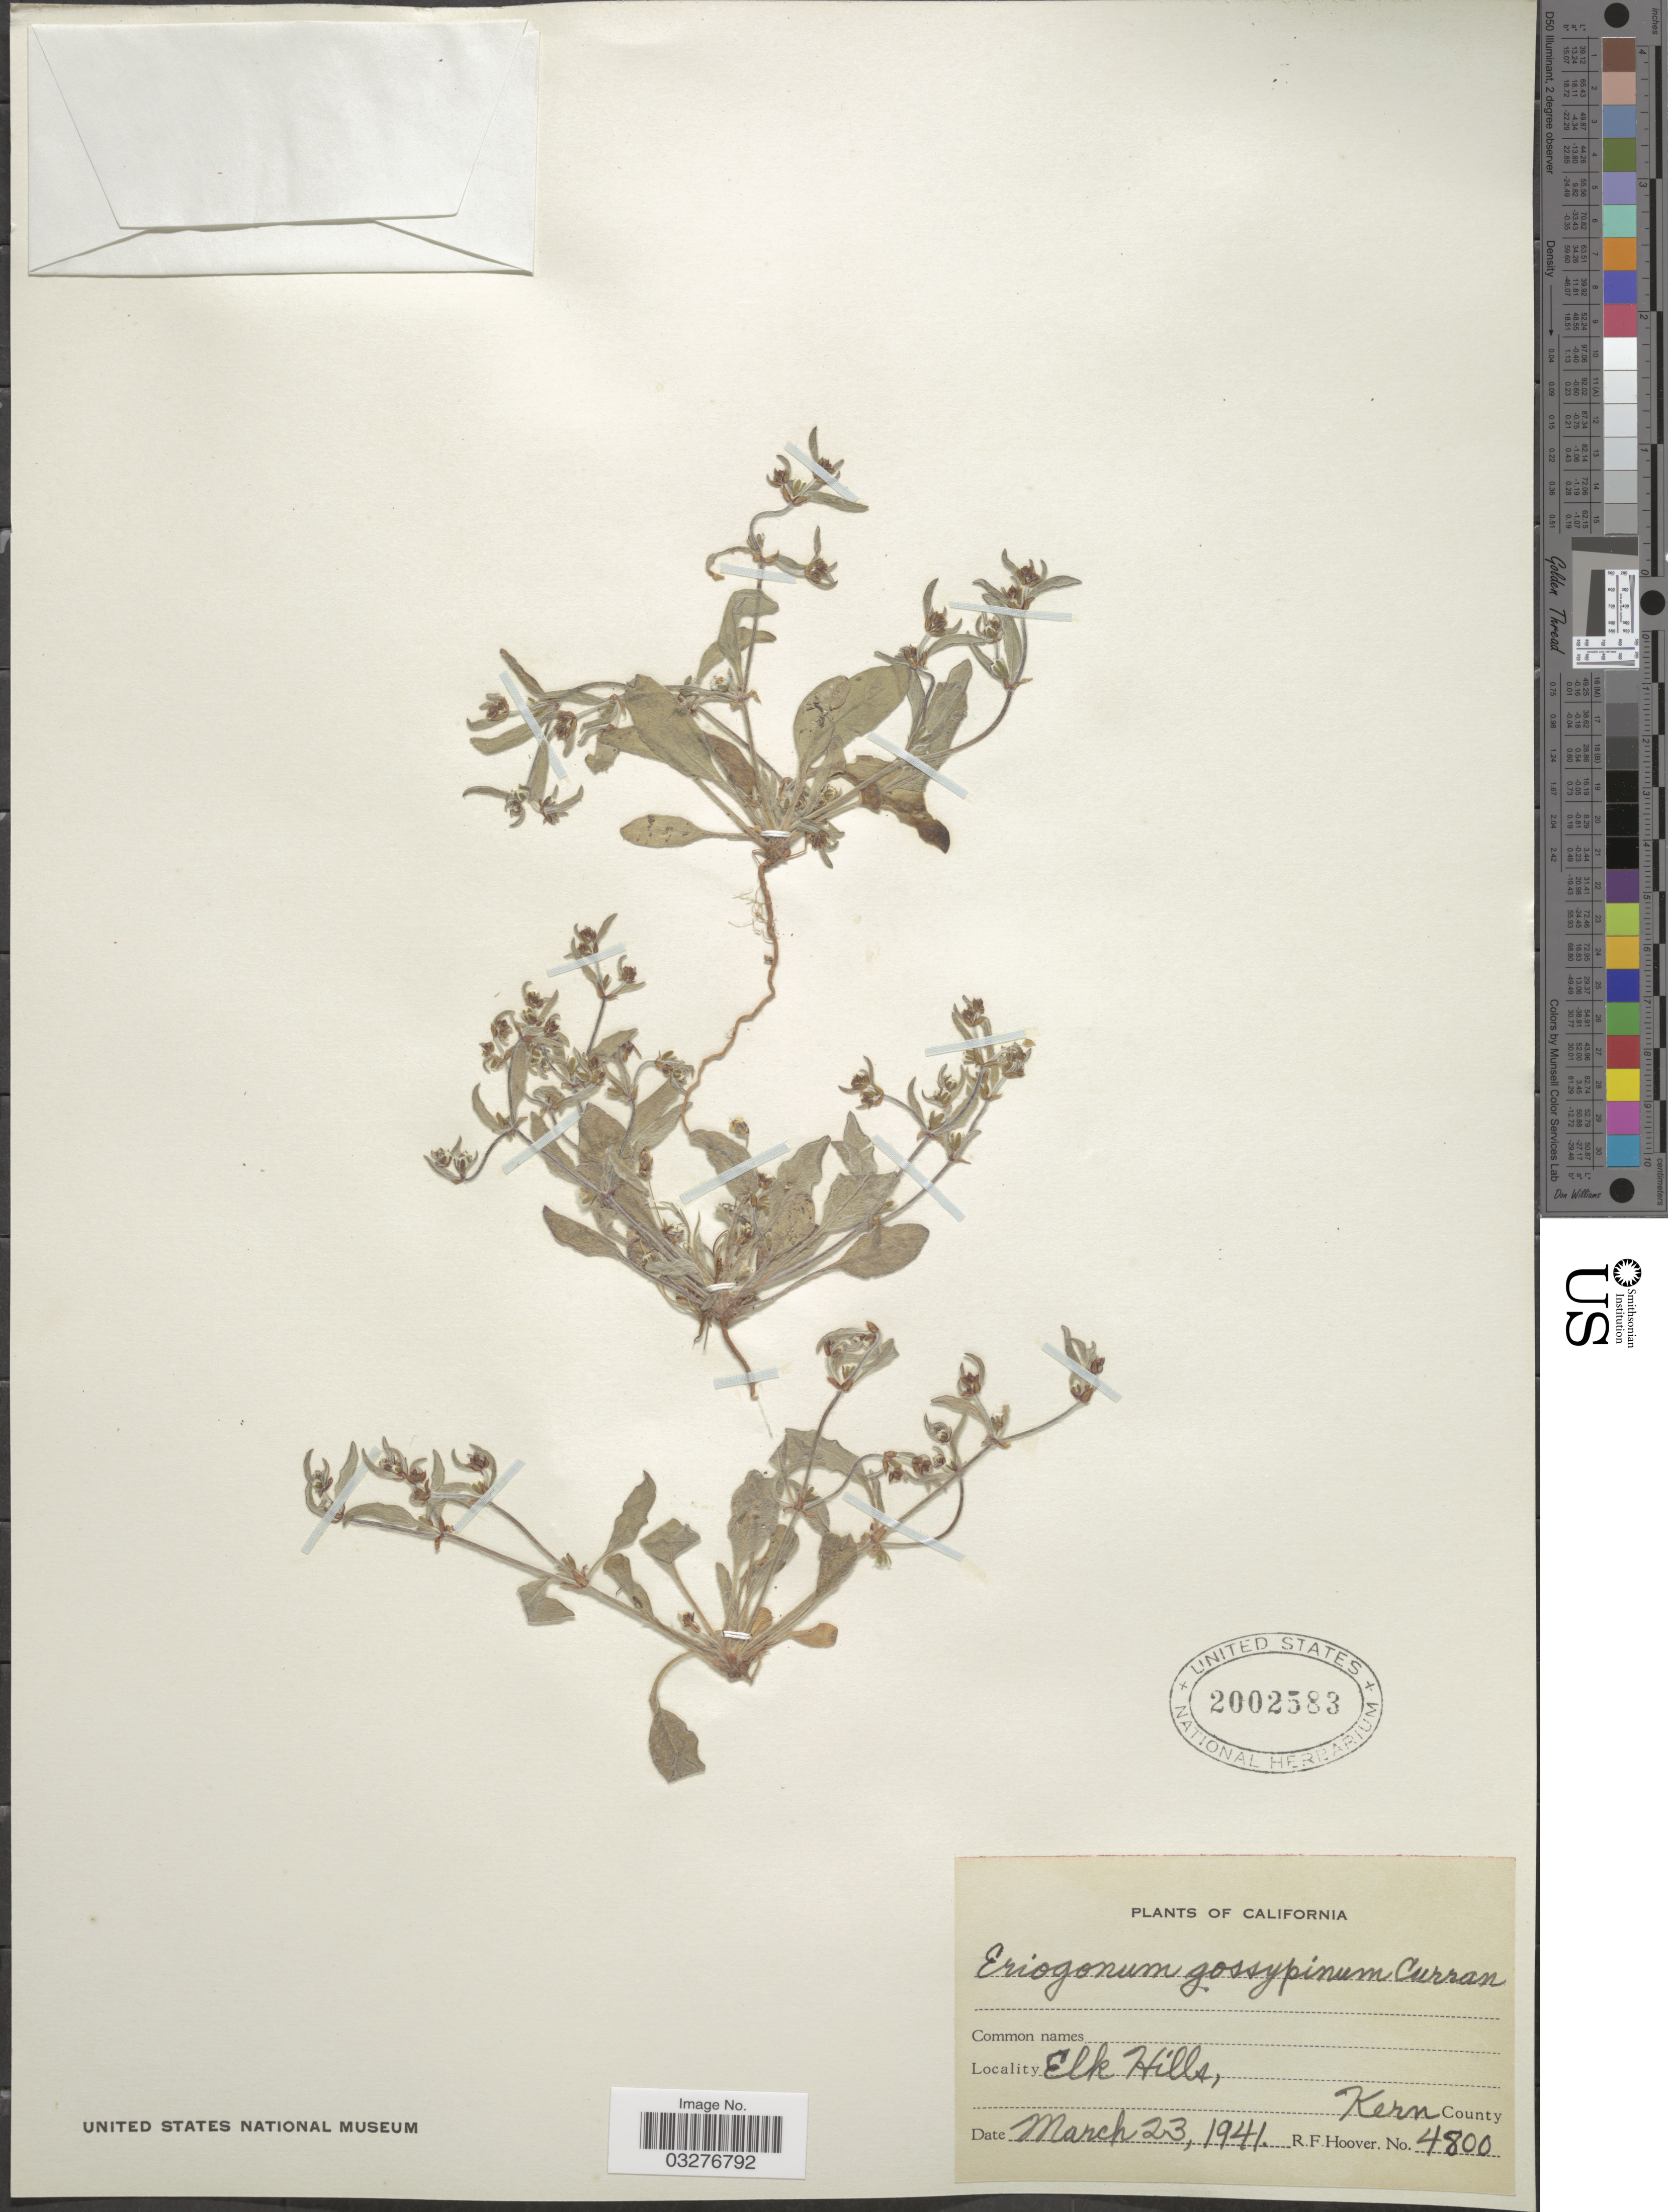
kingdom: Plantae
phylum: Tracheophyta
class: Magnoliopsida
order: Caryophyllales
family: Polygonaceae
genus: Eriogonum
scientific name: Eriogonum gossypinum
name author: Curran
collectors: R. F. Hoover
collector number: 4800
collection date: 1941-03-23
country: United States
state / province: California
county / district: Kern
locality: Elk Hills, Kern County.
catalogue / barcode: US 2002583